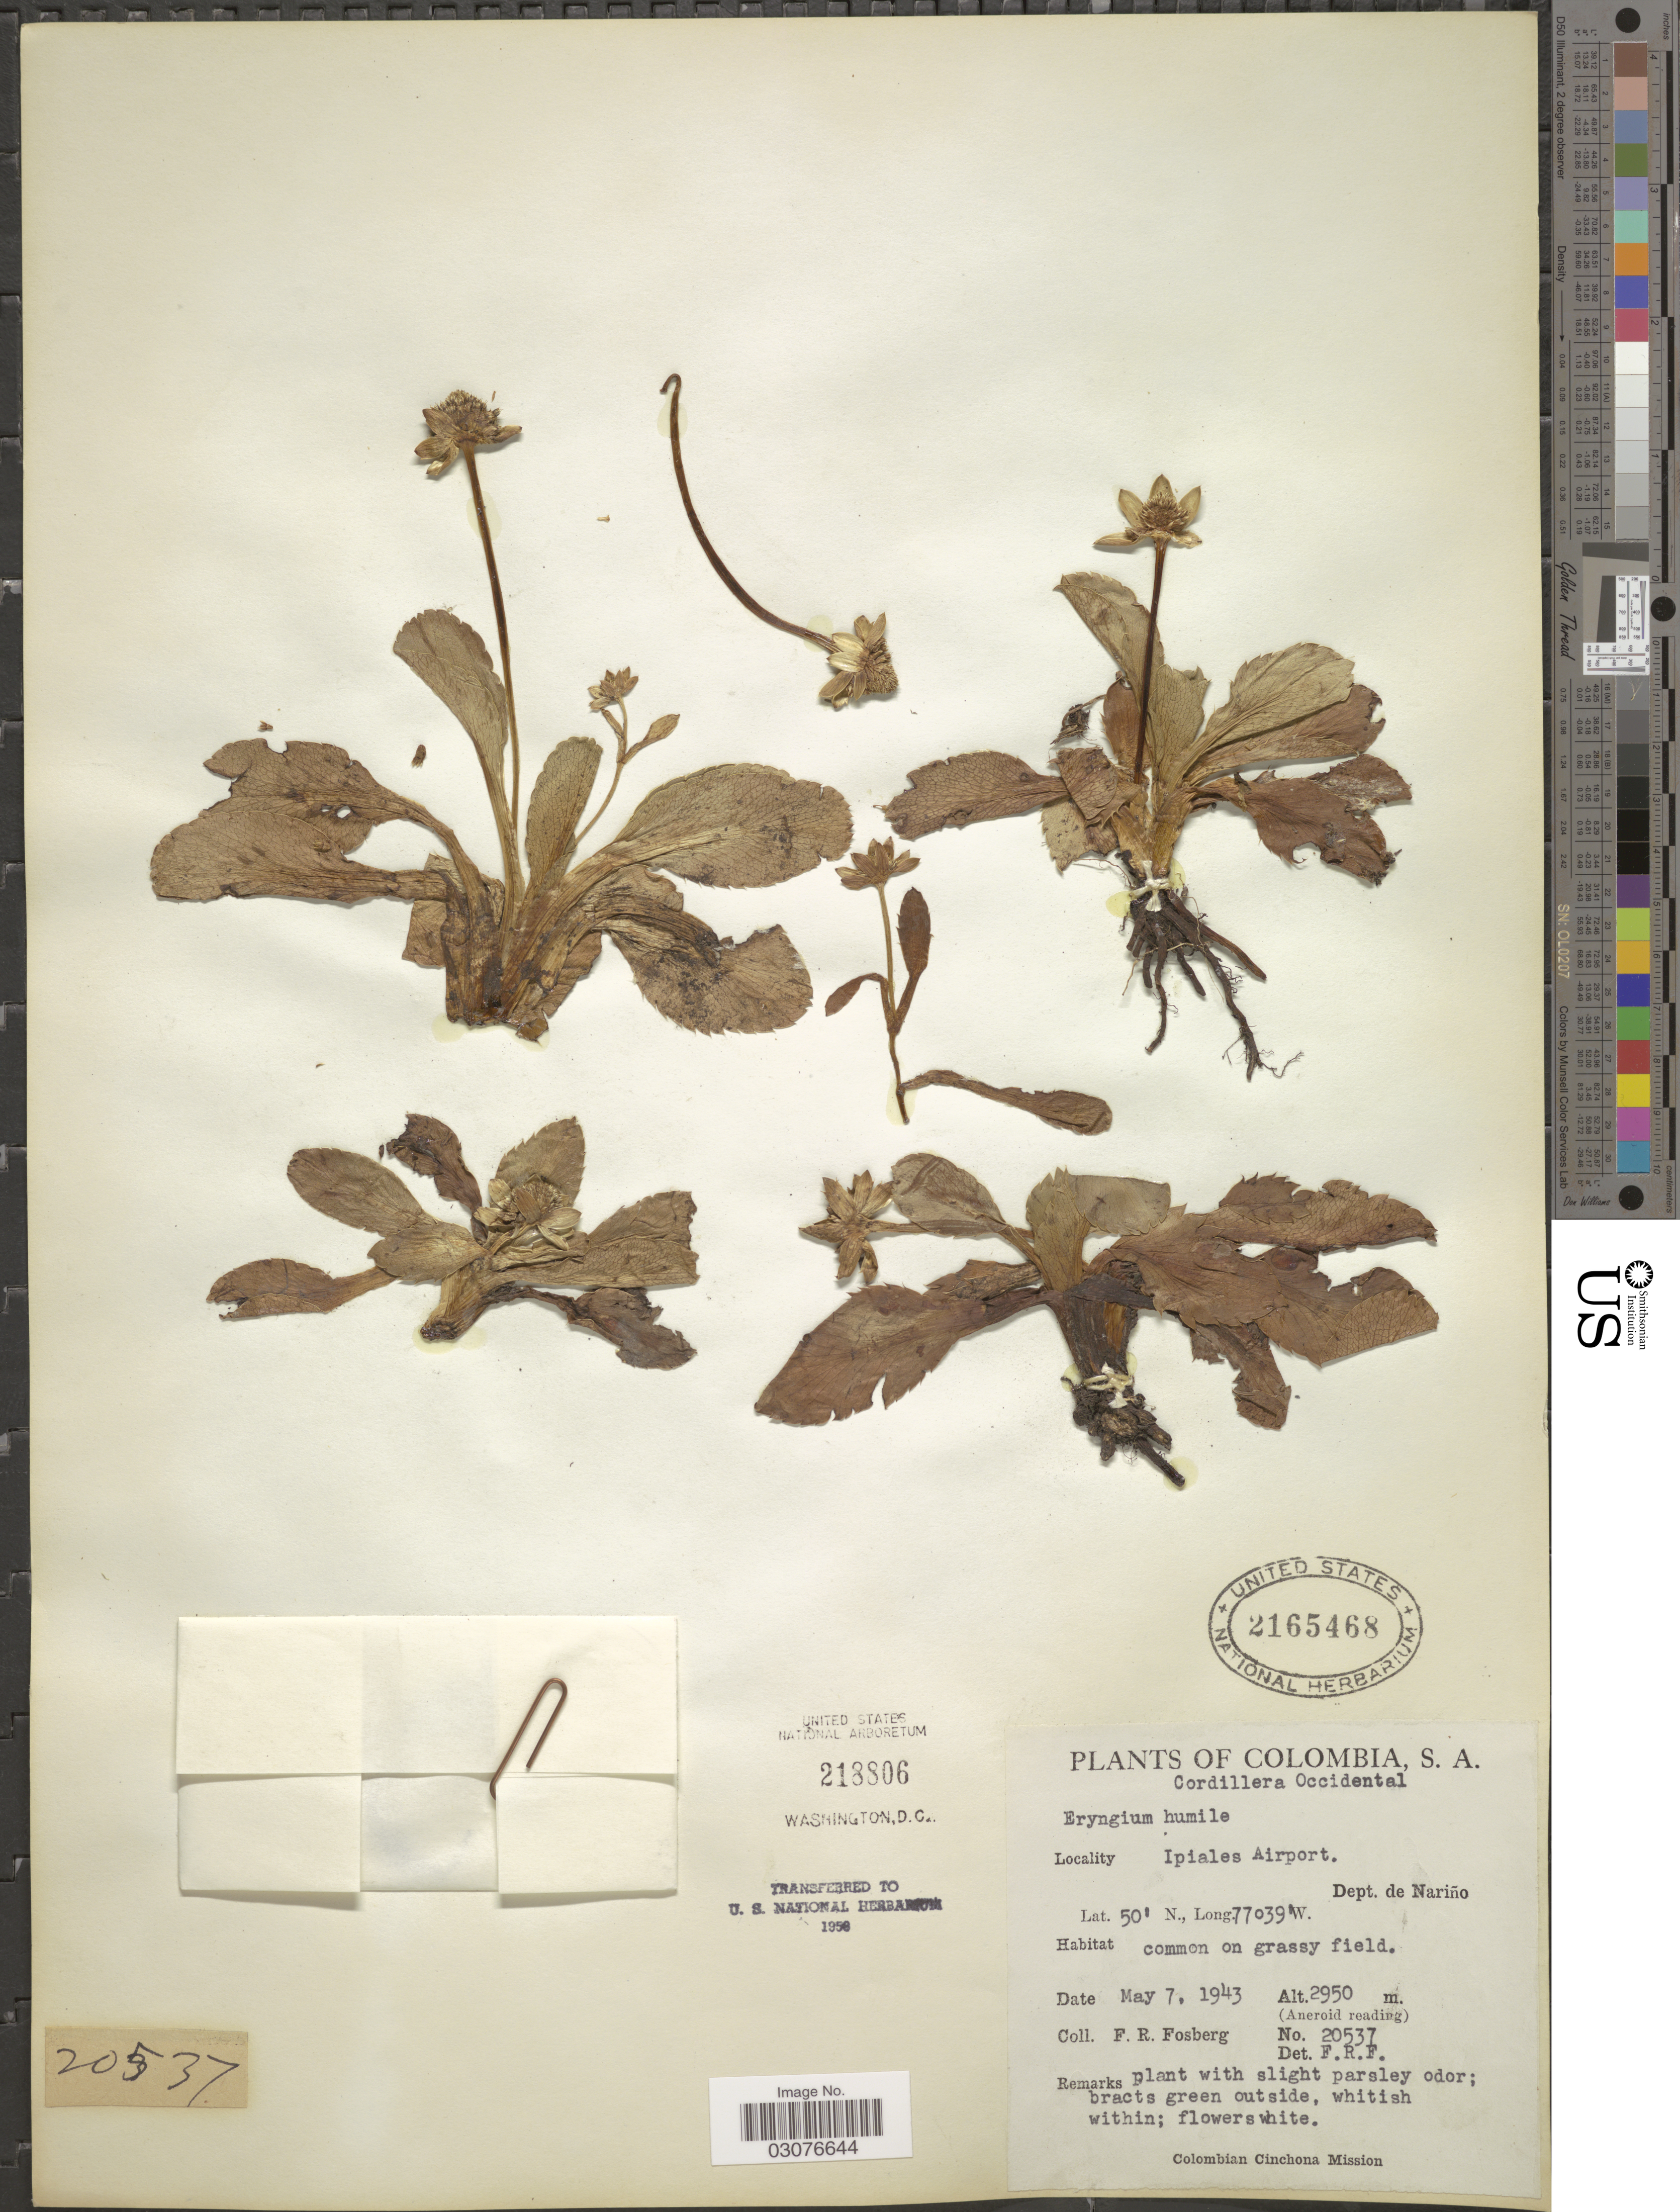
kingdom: Plantae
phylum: Tracheophyta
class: Magnoliopsida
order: Apiales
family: Apiaceae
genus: Eryngium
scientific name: Eryngium humile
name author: Cav.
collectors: F. R. Fosberg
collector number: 20537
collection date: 1943-05-07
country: Colombia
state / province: Nariño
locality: Cordillera Occidental, Ipiales Airport, Dept. de Nariño.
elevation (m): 2950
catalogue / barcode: US 2165468